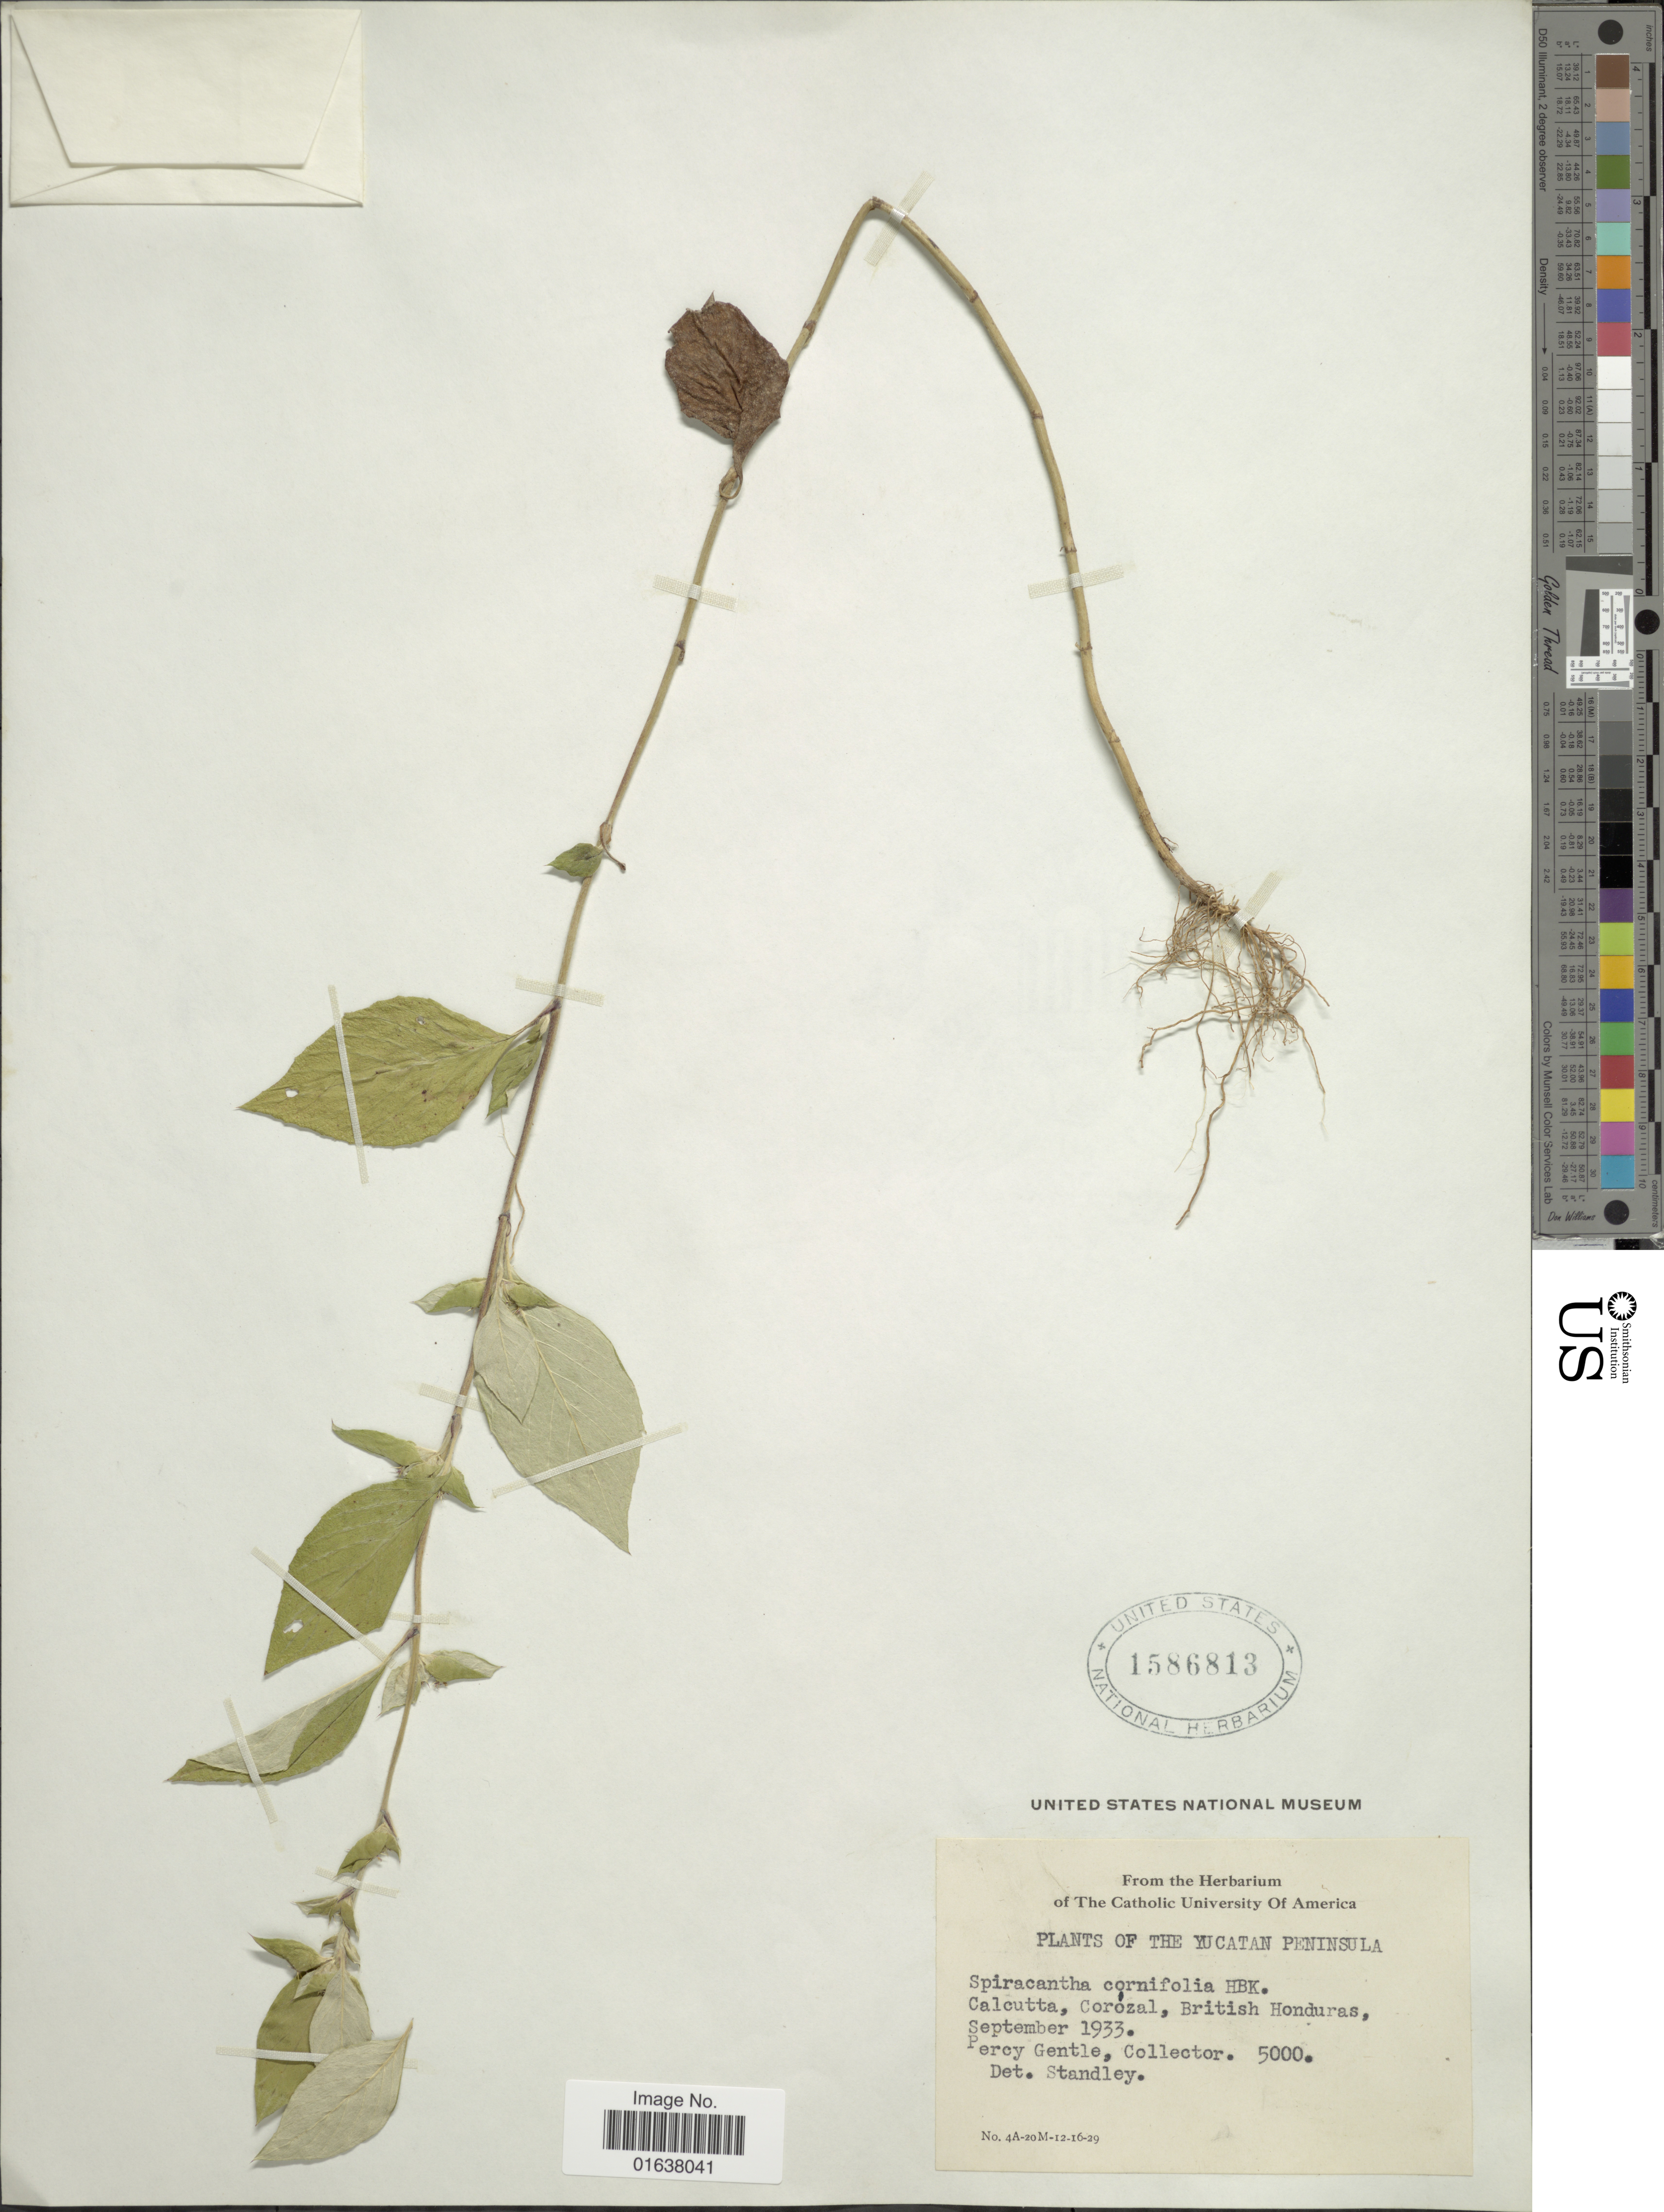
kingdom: Plantae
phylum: Tracheophyta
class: Magnoliopsida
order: Asterales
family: Asteraceae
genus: Spiracantha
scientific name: Spiracantha cornifolia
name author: Kunth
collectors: P. H. Gentle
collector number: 4A-20M-12-16-29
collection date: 1933-09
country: Belize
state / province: Corozal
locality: Calcutta, Corozal, British Honduras. The Yucatan Peninsula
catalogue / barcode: US 1586813